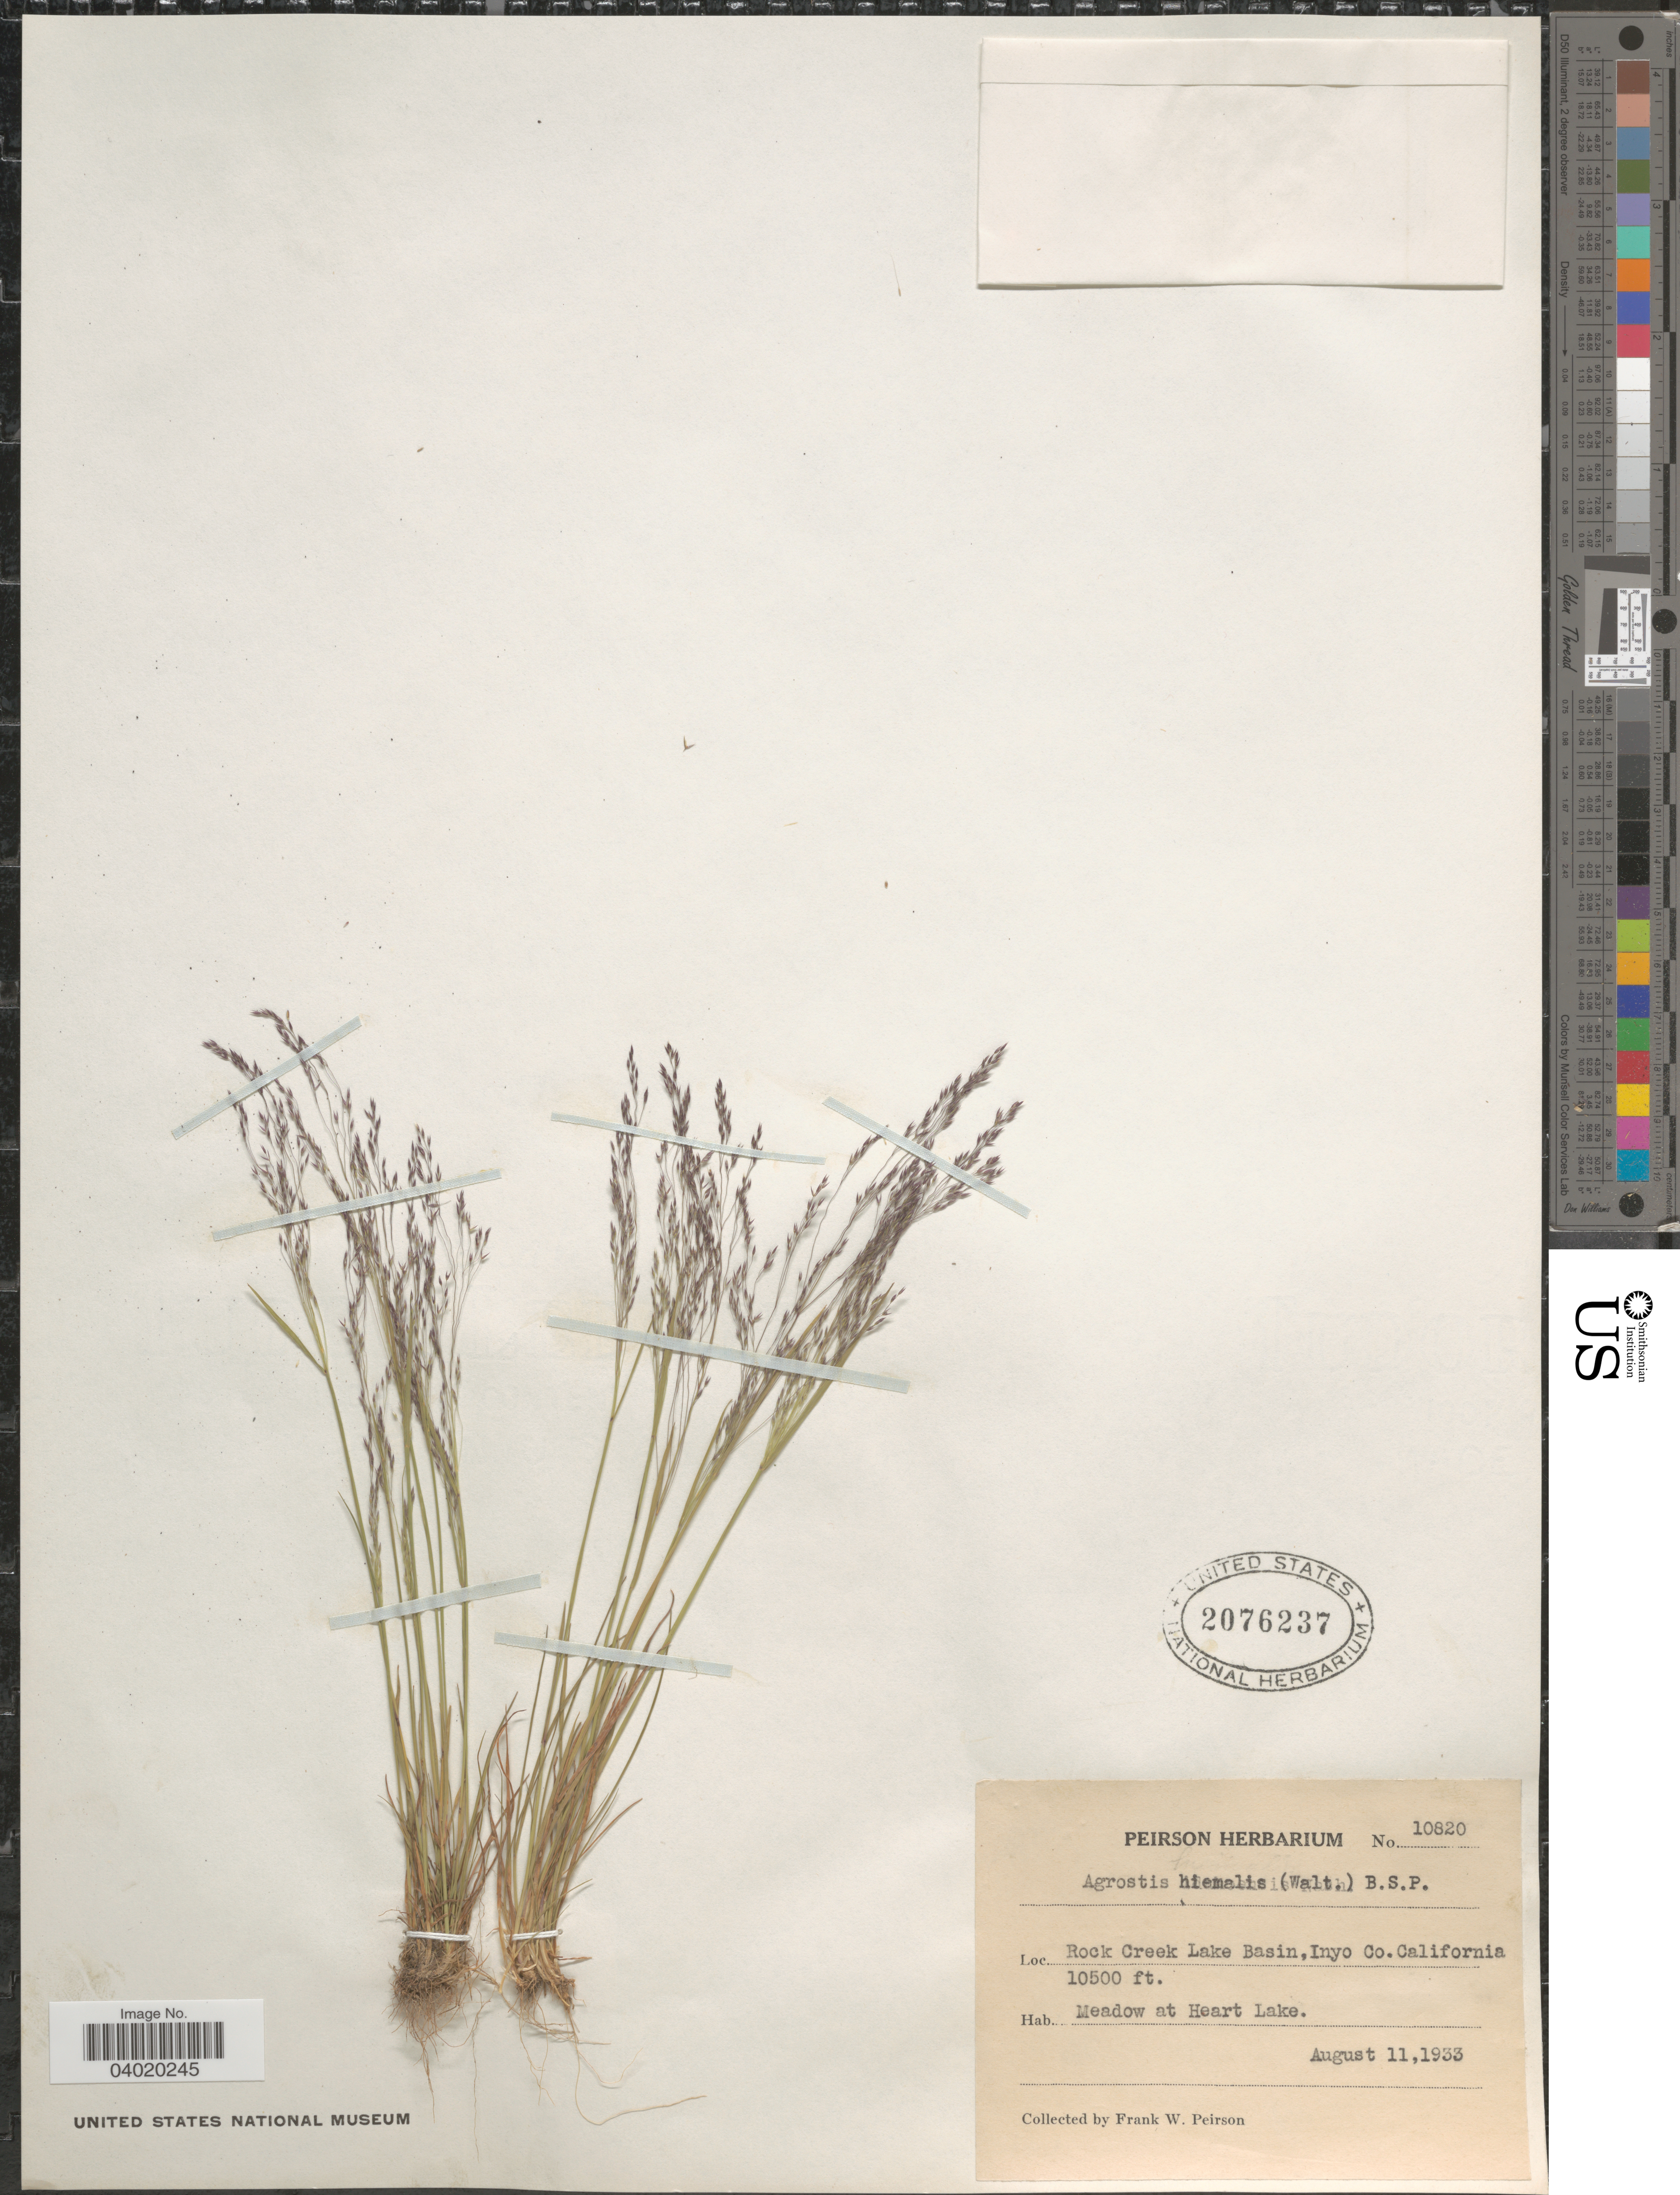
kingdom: Plantae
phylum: Tracheophyta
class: Liliopsida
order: Poales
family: Poaceae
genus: Agrostis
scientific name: Agrostis hyemalis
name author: (Walter) Britton et al.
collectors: F. Peirson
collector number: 10820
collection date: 1933-08-11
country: United States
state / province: California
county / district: Inyo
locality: Rock Creek Lake Basin, Inyo Co. Meadow at Heart Lake.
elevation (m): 3200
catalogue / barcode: US 2076237